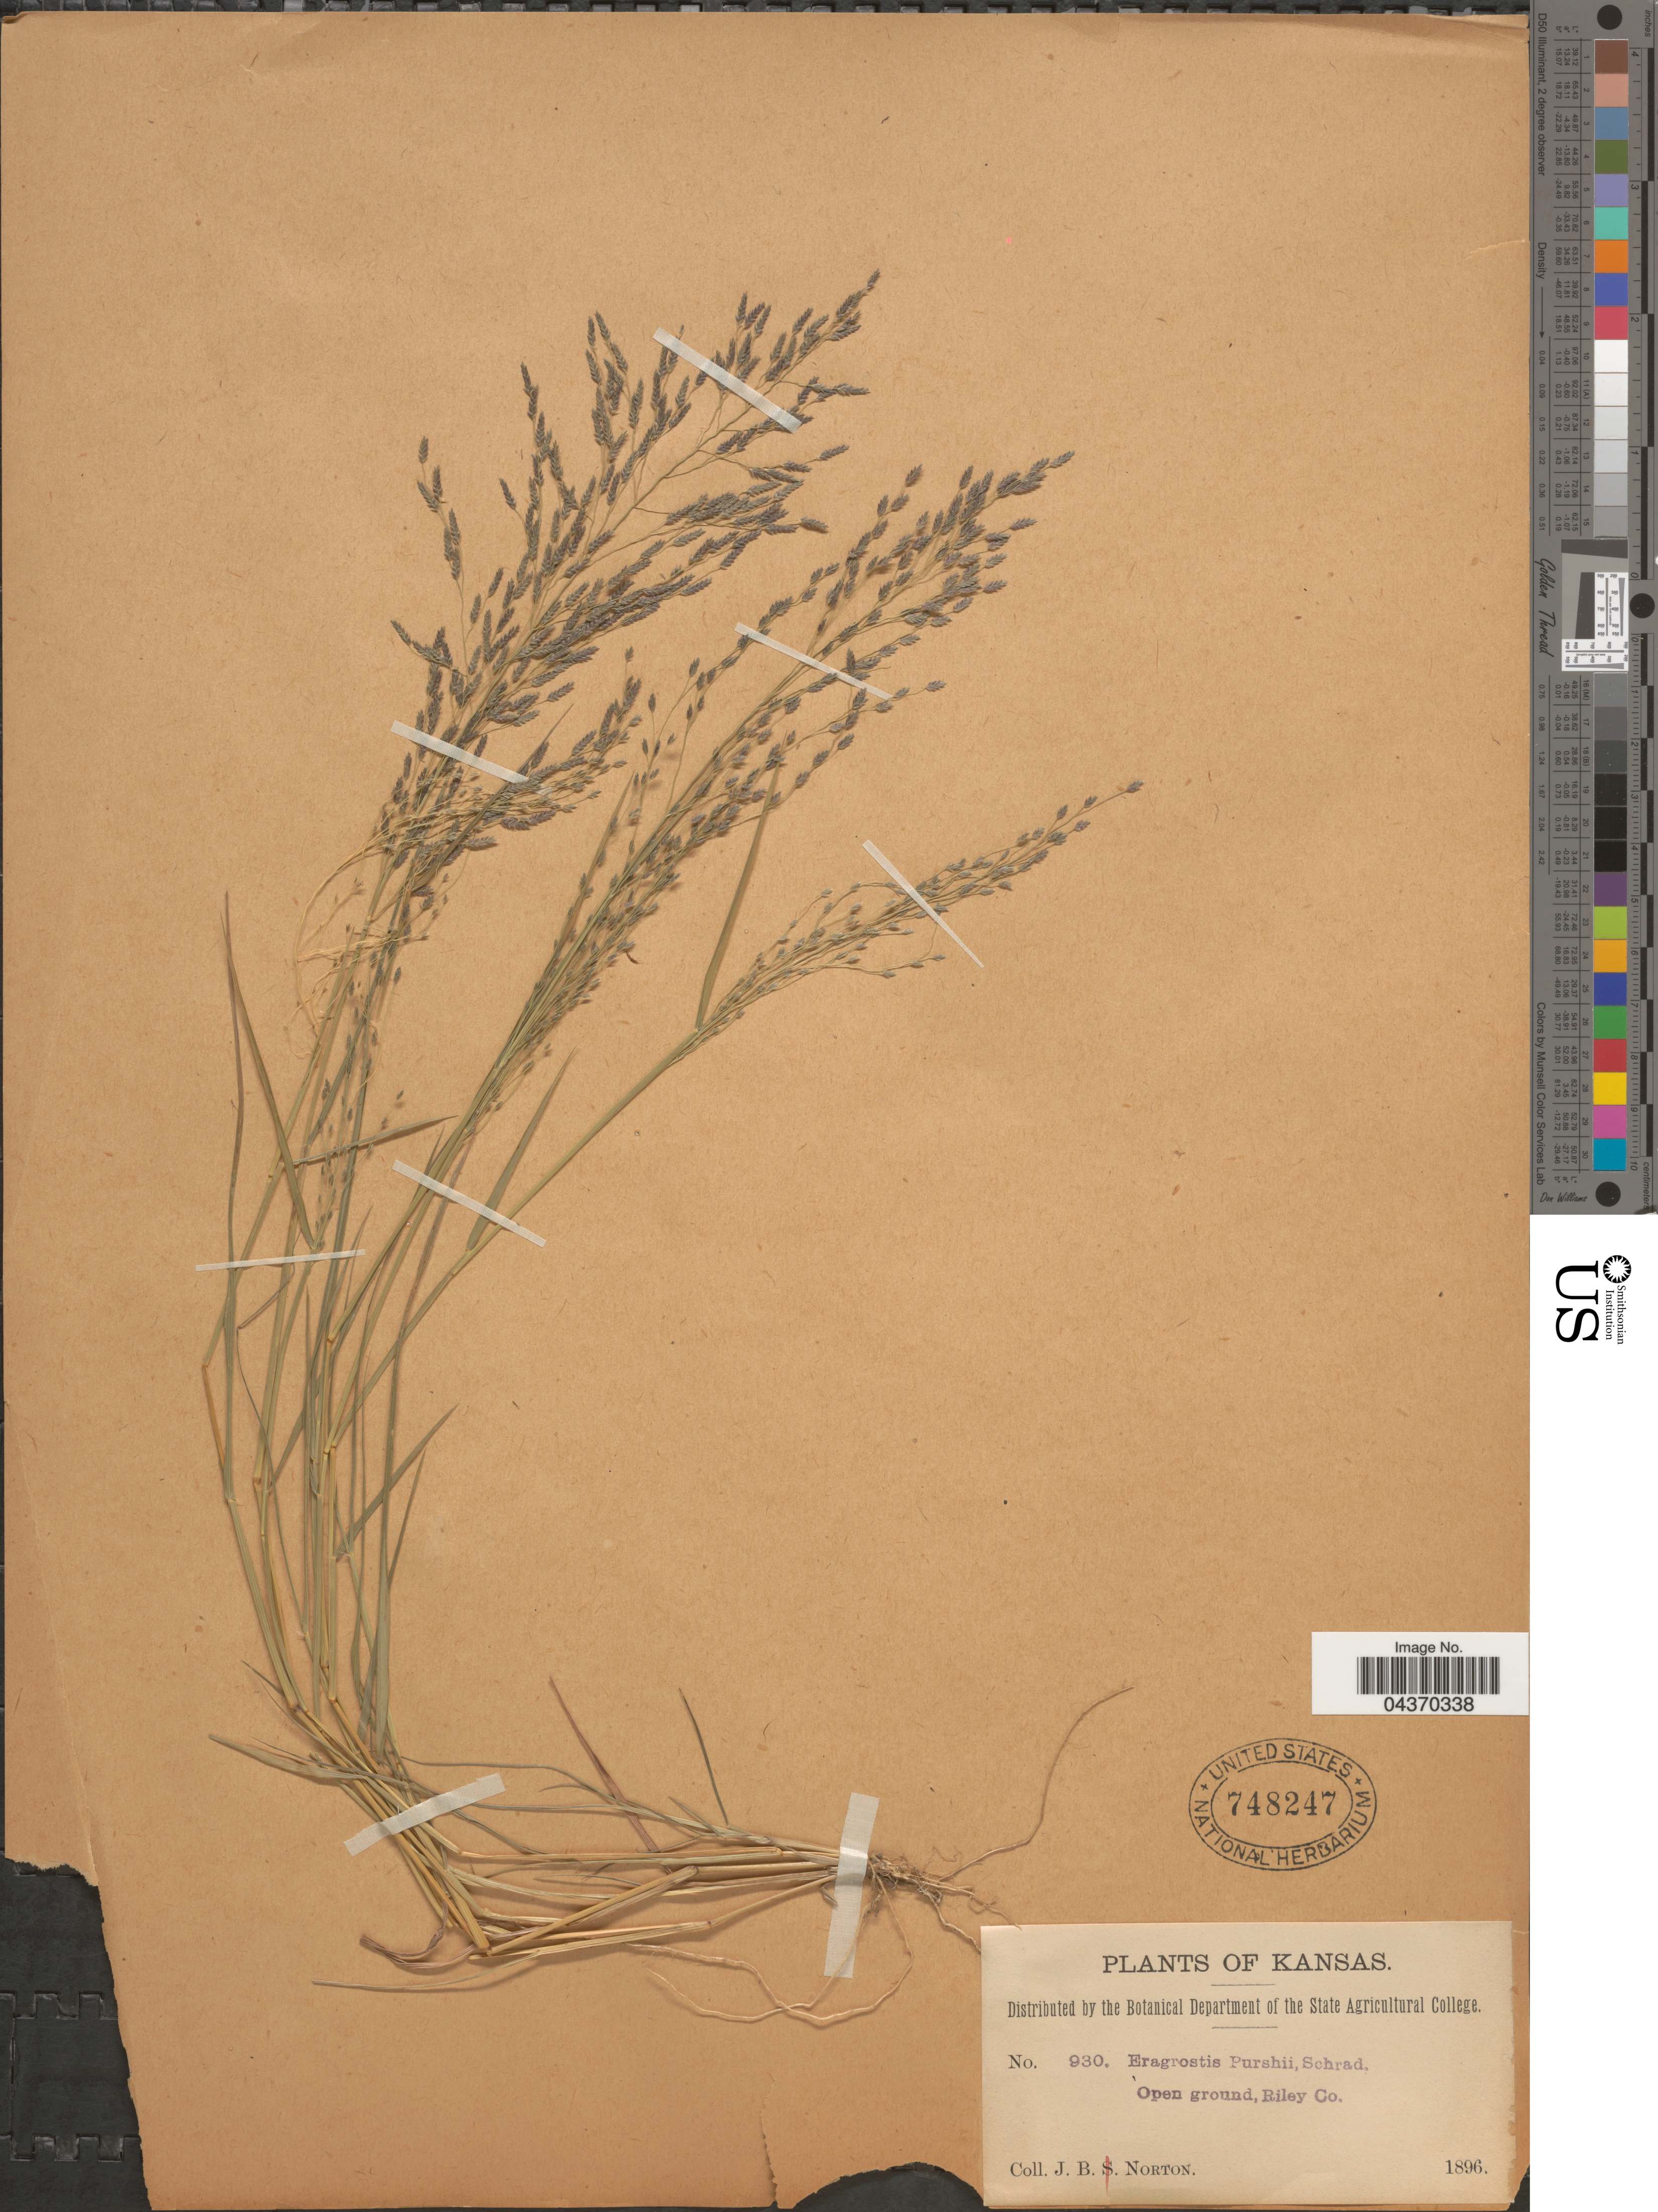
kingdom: Plantae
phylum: Tracheophyta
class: Liliopsida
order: Poales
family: Poaceae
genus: Eragrostis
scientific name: Eragrostis pectinacea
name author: (Michx.) Nees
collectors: J. B. Norton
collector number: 930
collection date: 1896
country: United States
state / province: Kansas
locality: Open ground, Riley Co.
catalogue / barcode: US 748247